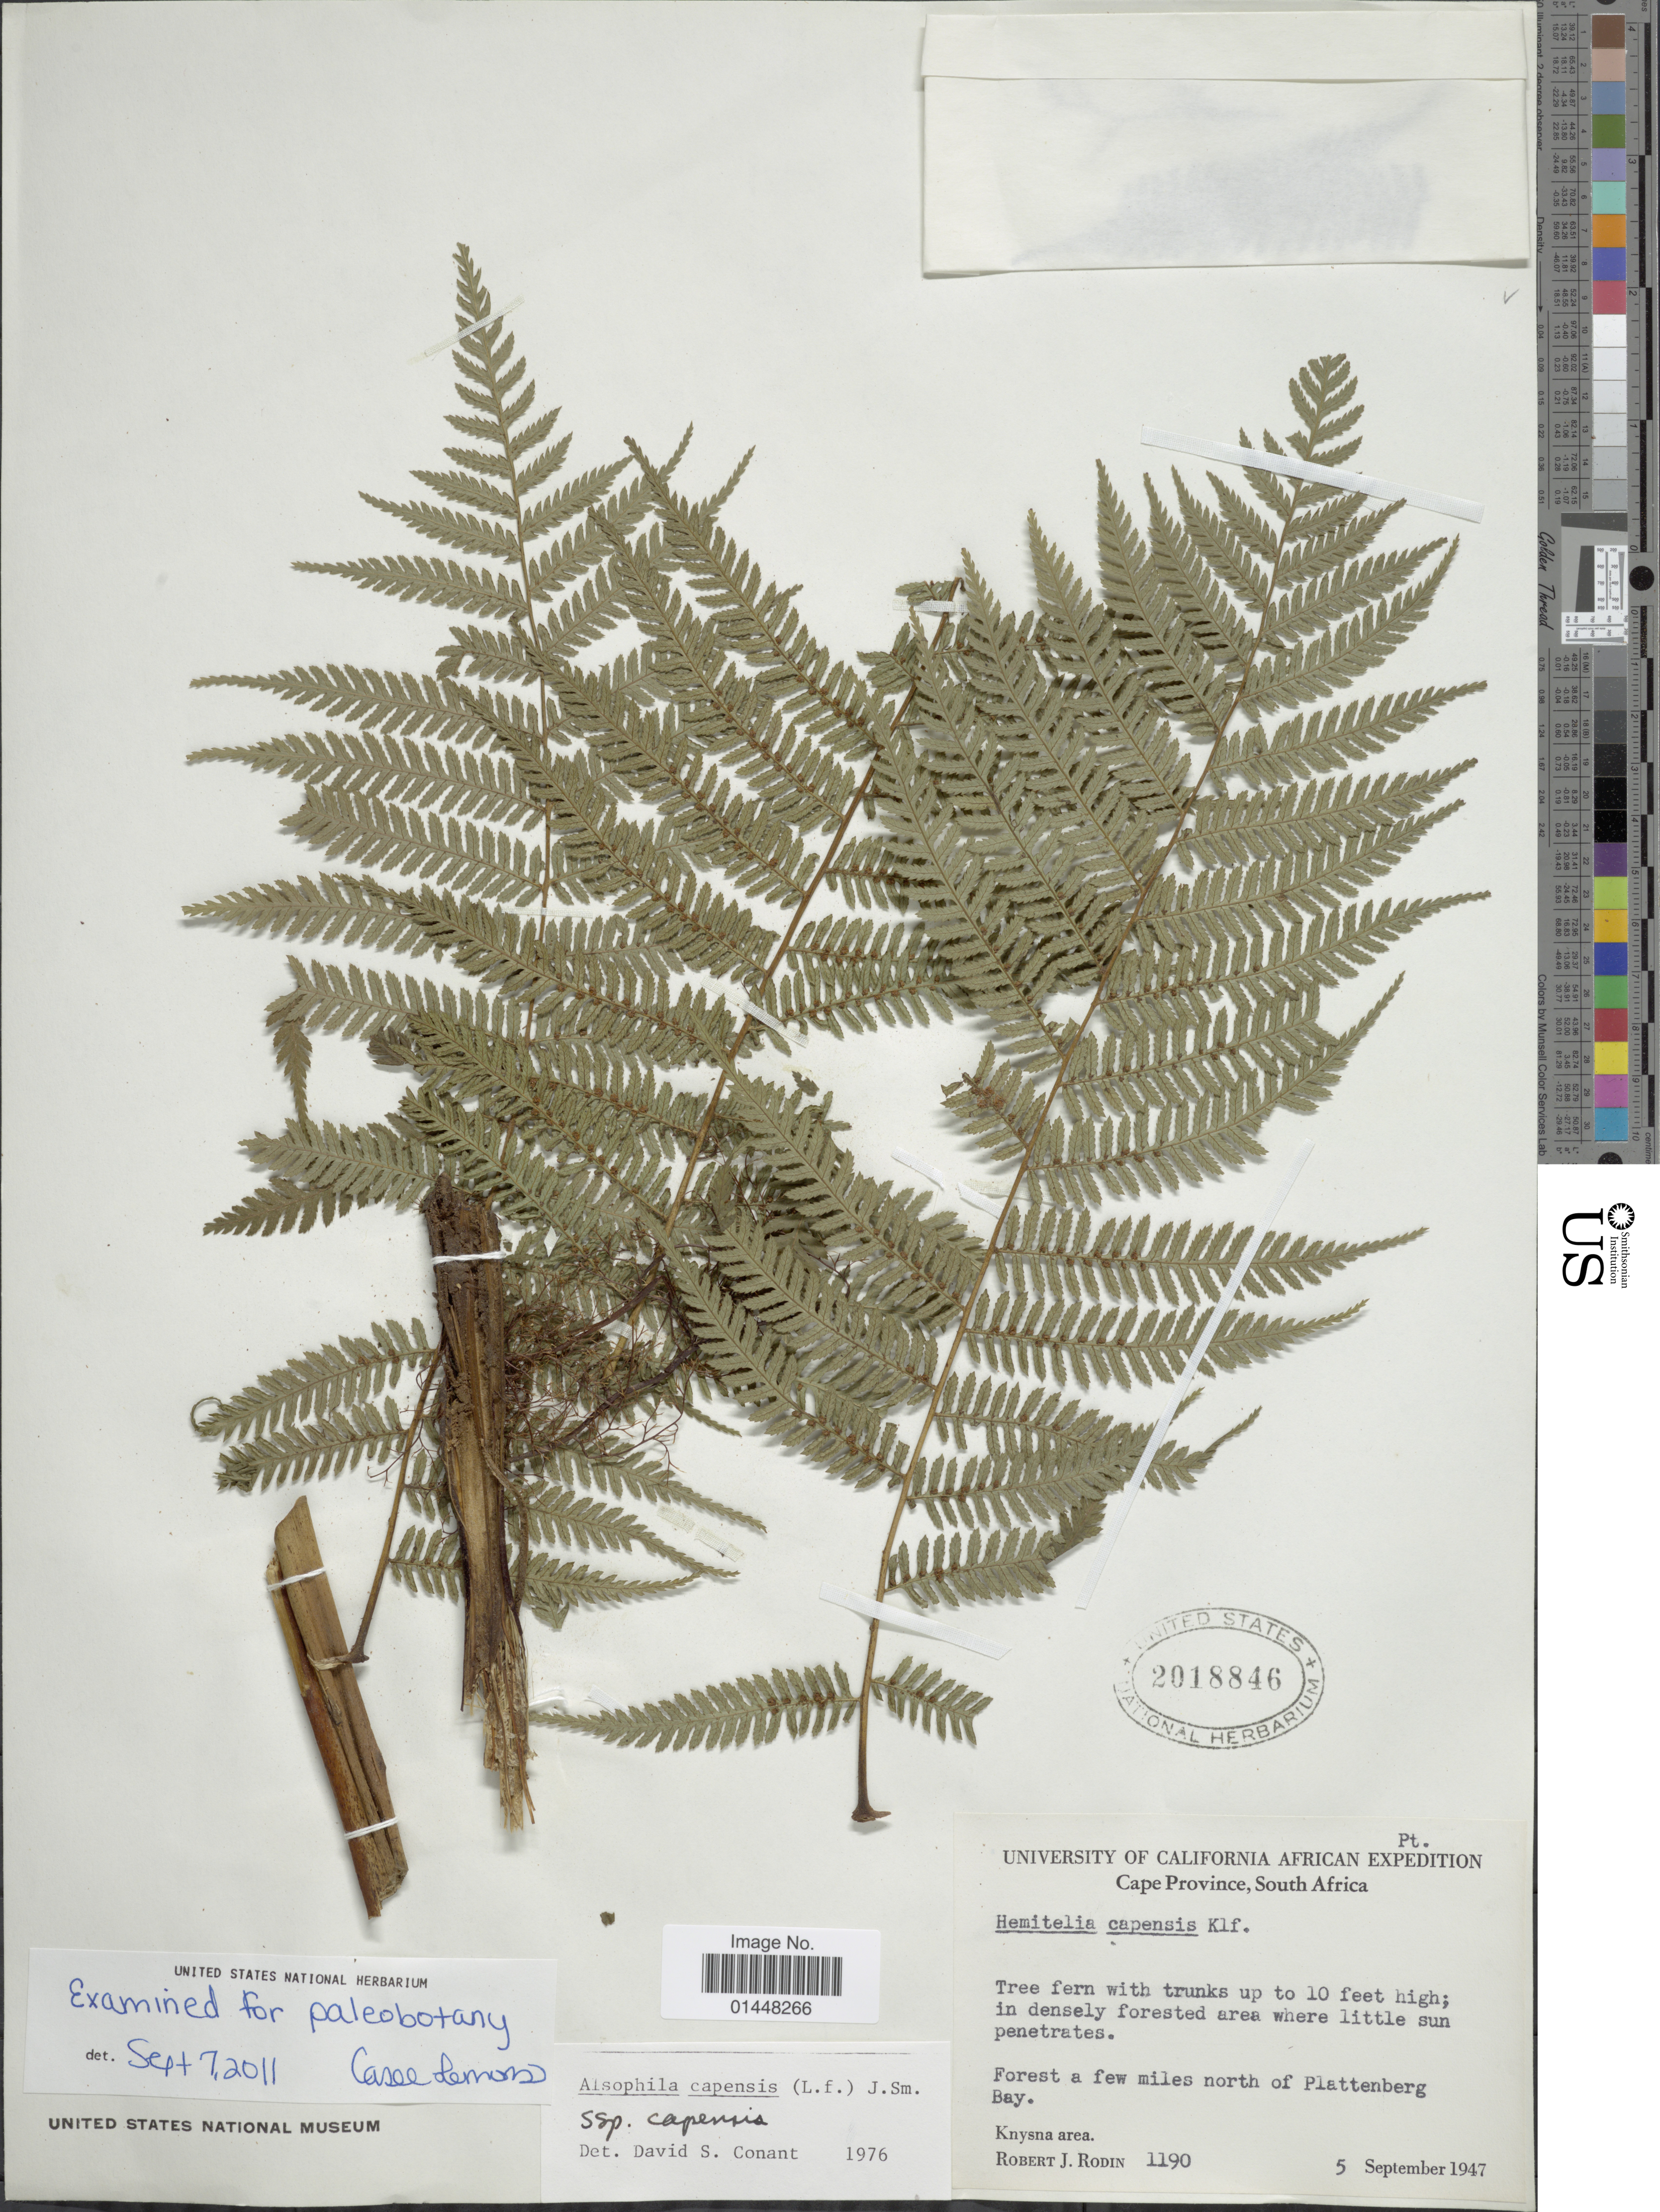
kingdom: Plantae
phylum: Tracheophyta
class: Polypodiopsida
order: Cyatheales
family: Cyatheaceae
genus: Gymnosphaera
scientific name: Gymnosphaera capensis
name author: (L. f.)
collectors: R. J. Rodin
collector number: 1190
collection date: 1947-09-05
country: South Africa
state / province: Western Cape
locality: Forests a few miles north of Plattenberg Bay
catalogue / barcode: US 2018846